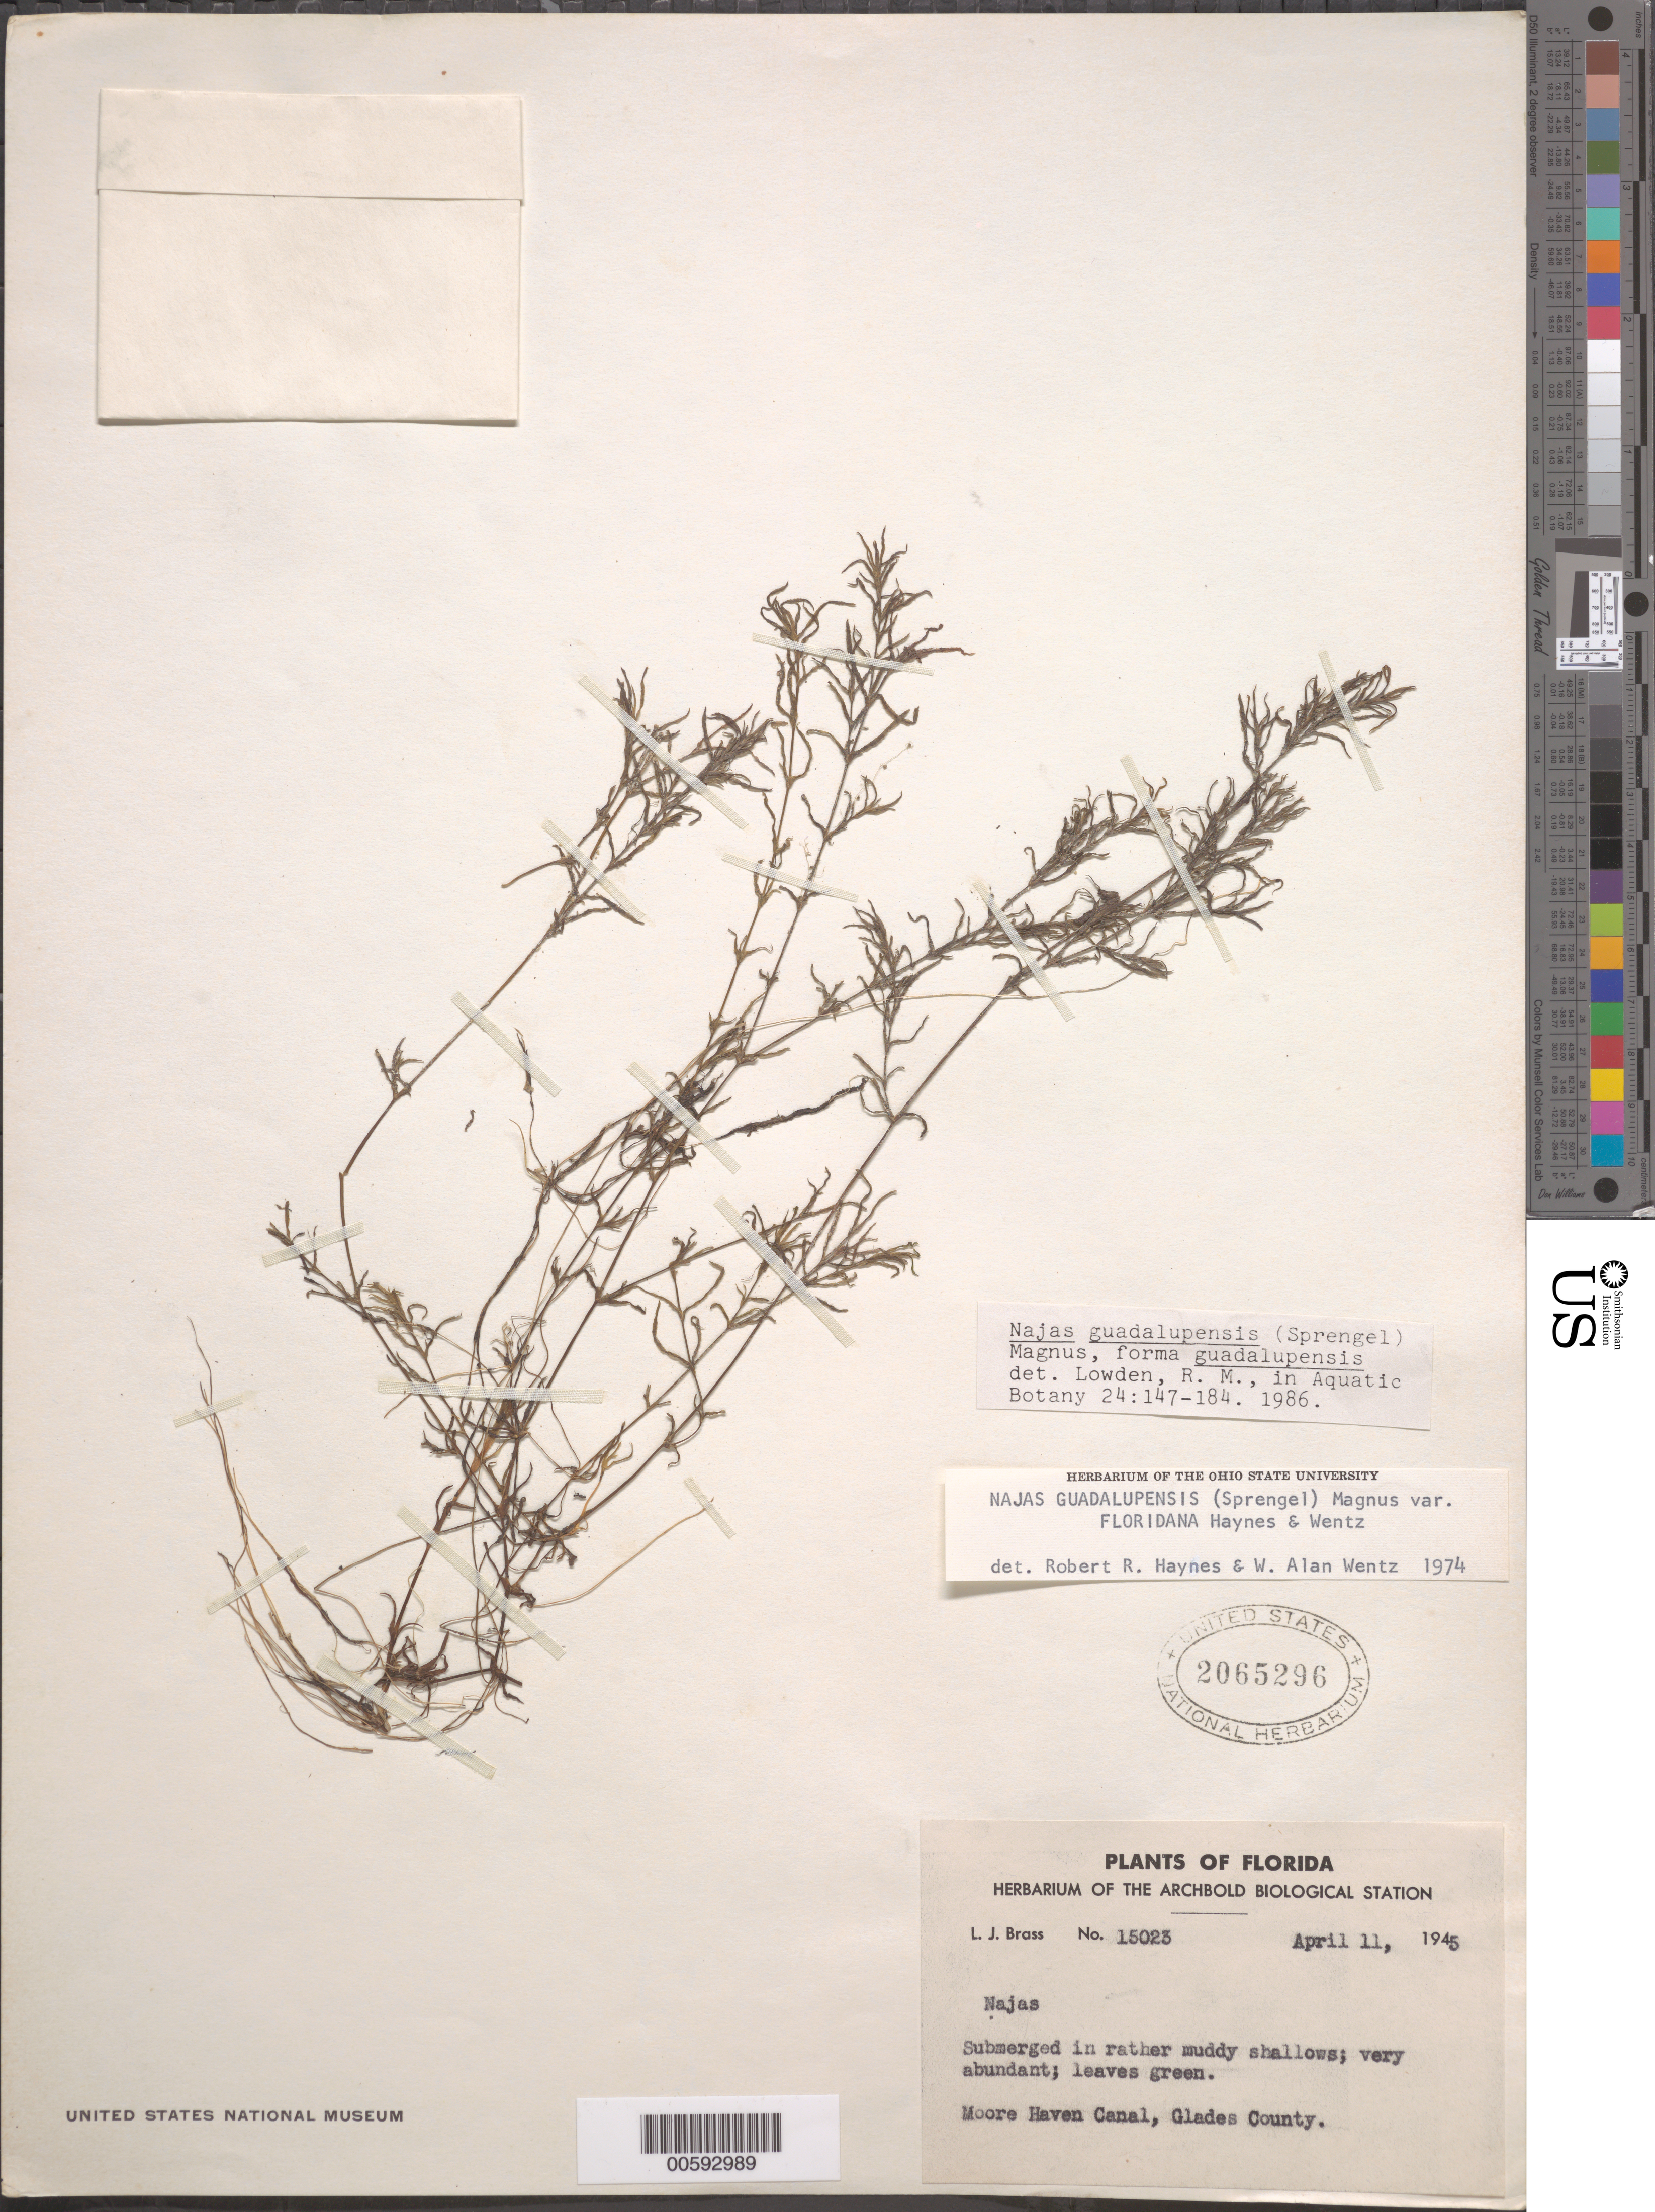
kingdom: Plantae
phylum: Tracheophyta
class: Liliopsida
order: Alismatales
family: Hydrocharitaceae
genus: Najas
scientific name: Najas guadalupensis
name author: (Spreng.) Magnus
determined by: Lowden, R. M.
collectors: L. J. Brass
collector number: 15023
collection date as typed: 11 Apr 1945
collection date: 1945-04-11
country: United States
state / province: Florida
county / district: Glades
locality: Moore Haven Canal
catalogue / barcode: US 2065296